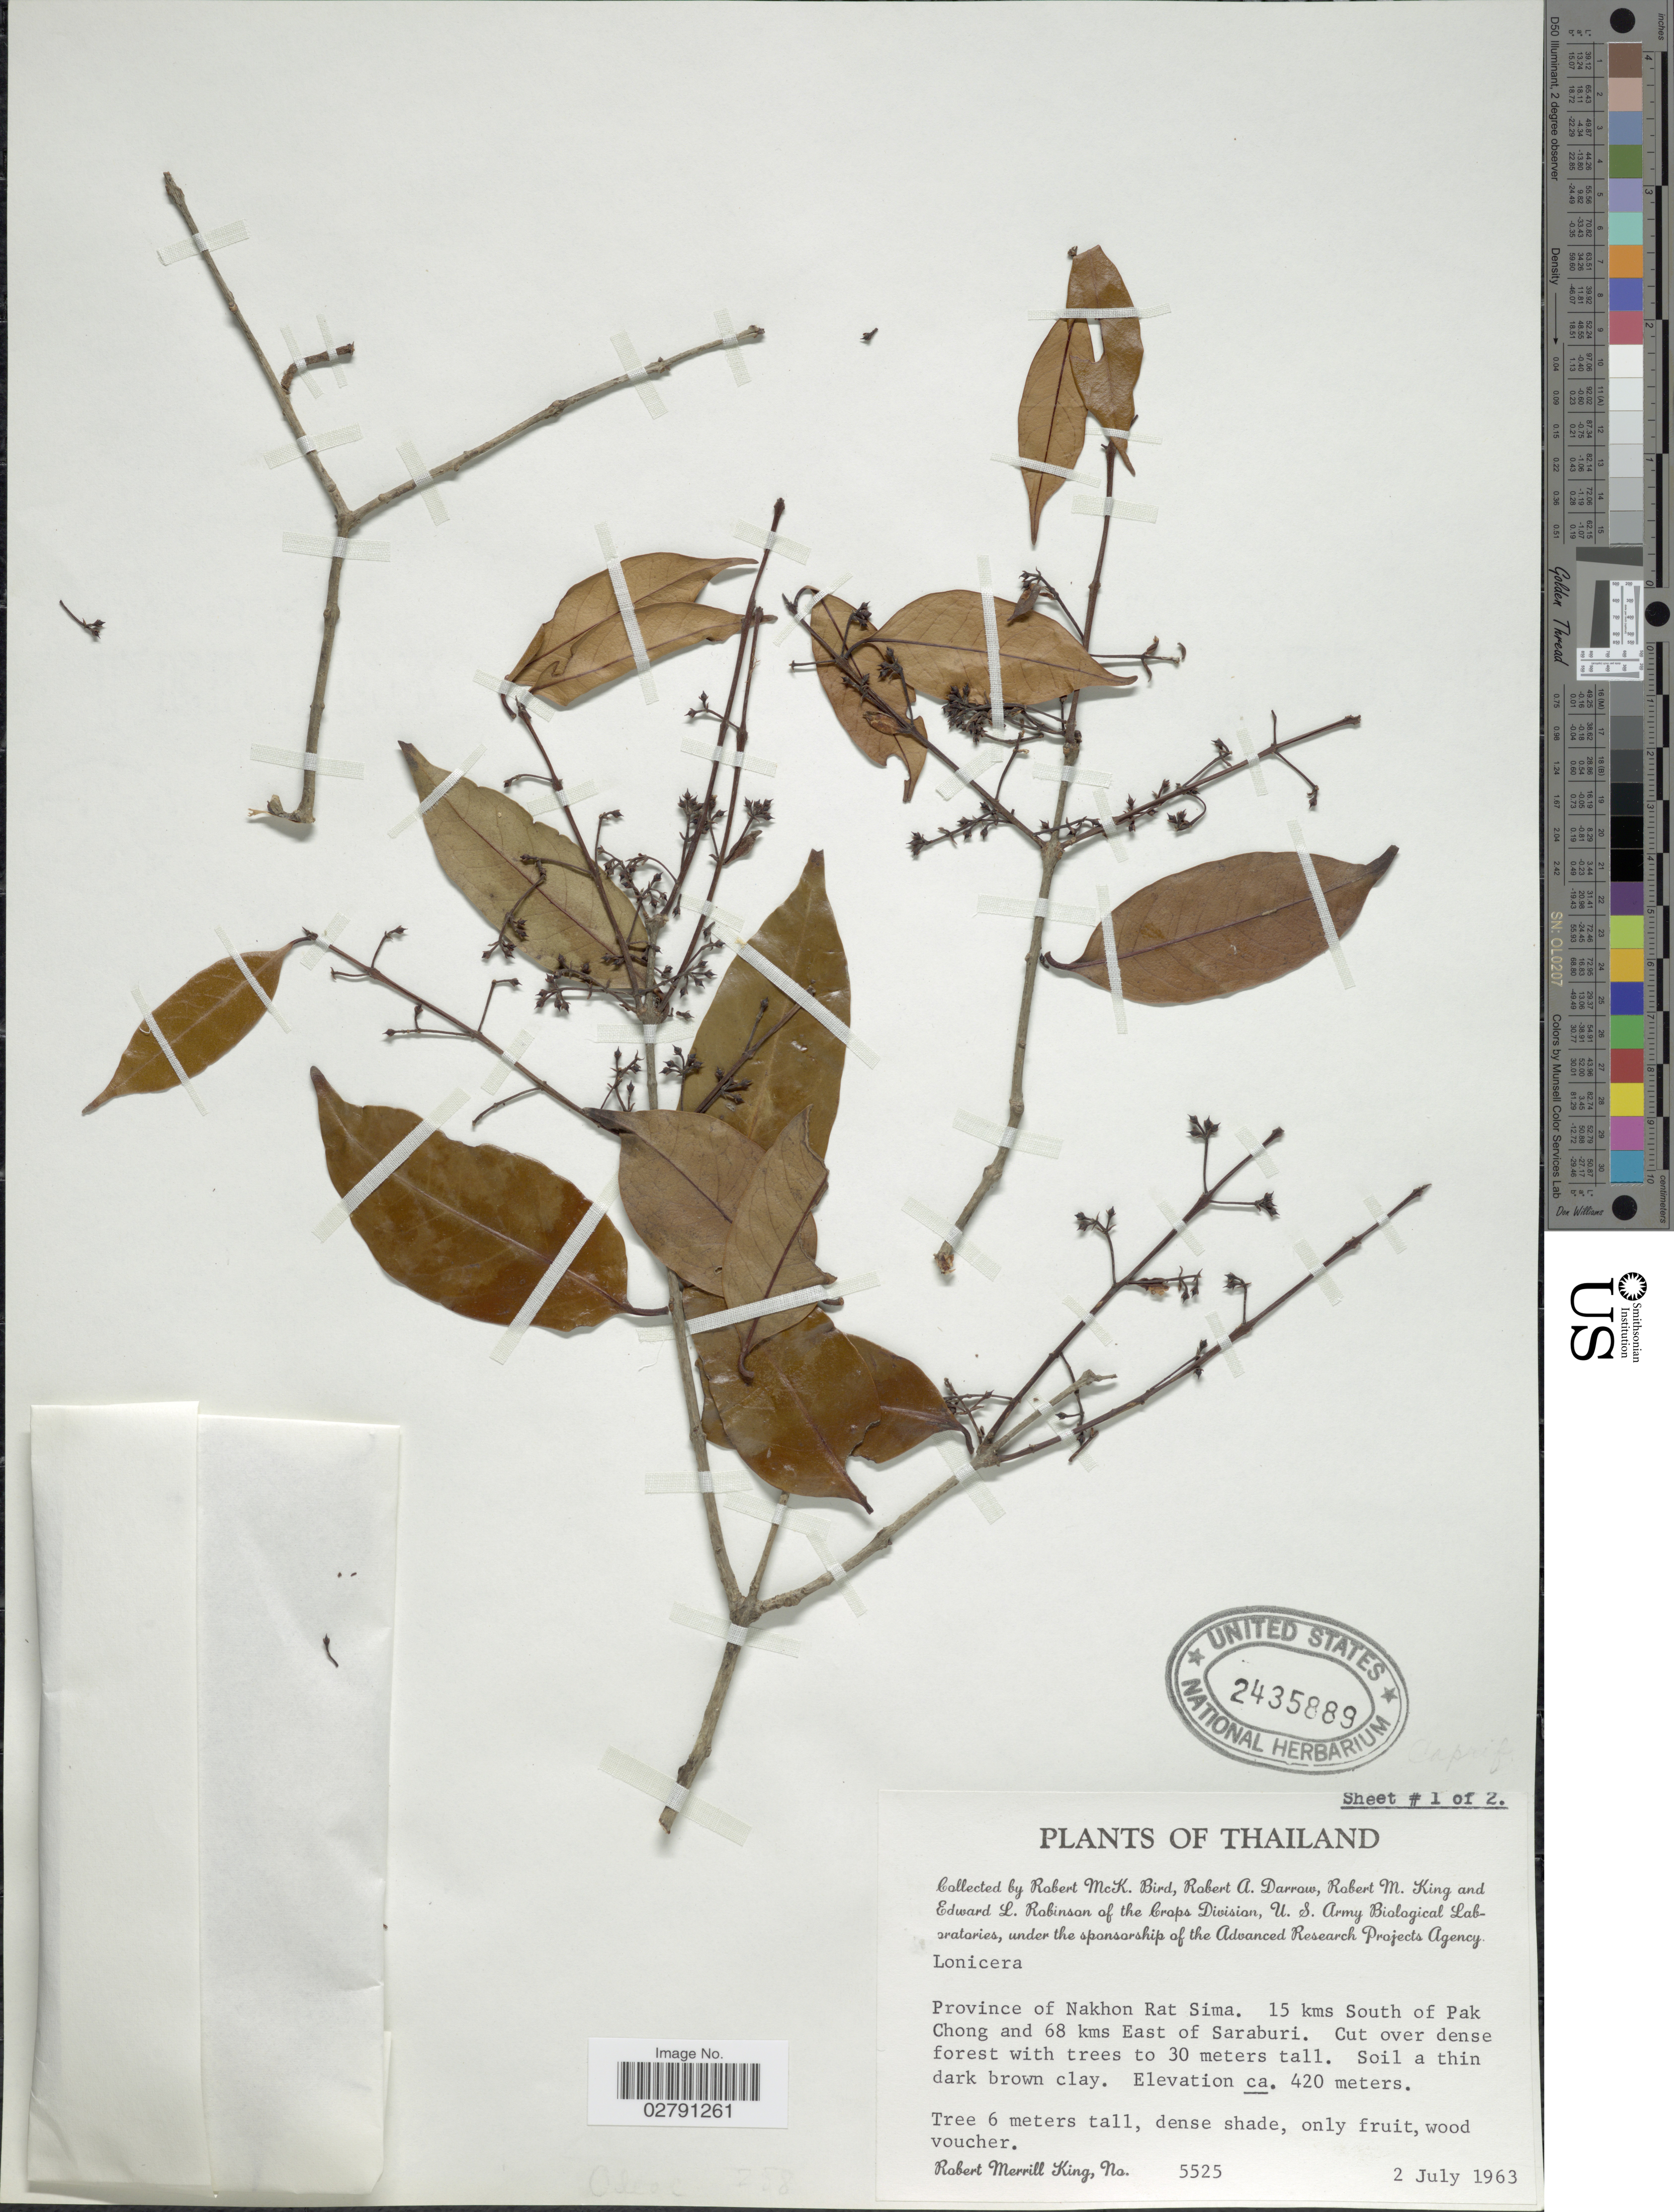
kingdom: Plantae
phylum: Tracheophyta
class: Magnoliopsida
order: Dipsacales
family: Caprifoliaceae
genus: Lonicera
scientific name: Lonicera sp.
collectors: R. M. King, R. M. Bird, R. A. Darrow & E. L. Robinson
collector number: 5525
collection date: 1963-07-02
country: Thailand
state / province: Nakhon Ratchasima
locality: Province of Nakhon Rat Sima. 15 kms South of Pak Chong and 68 kms East of Saraburi.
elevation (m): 420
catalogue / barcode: US 2435889